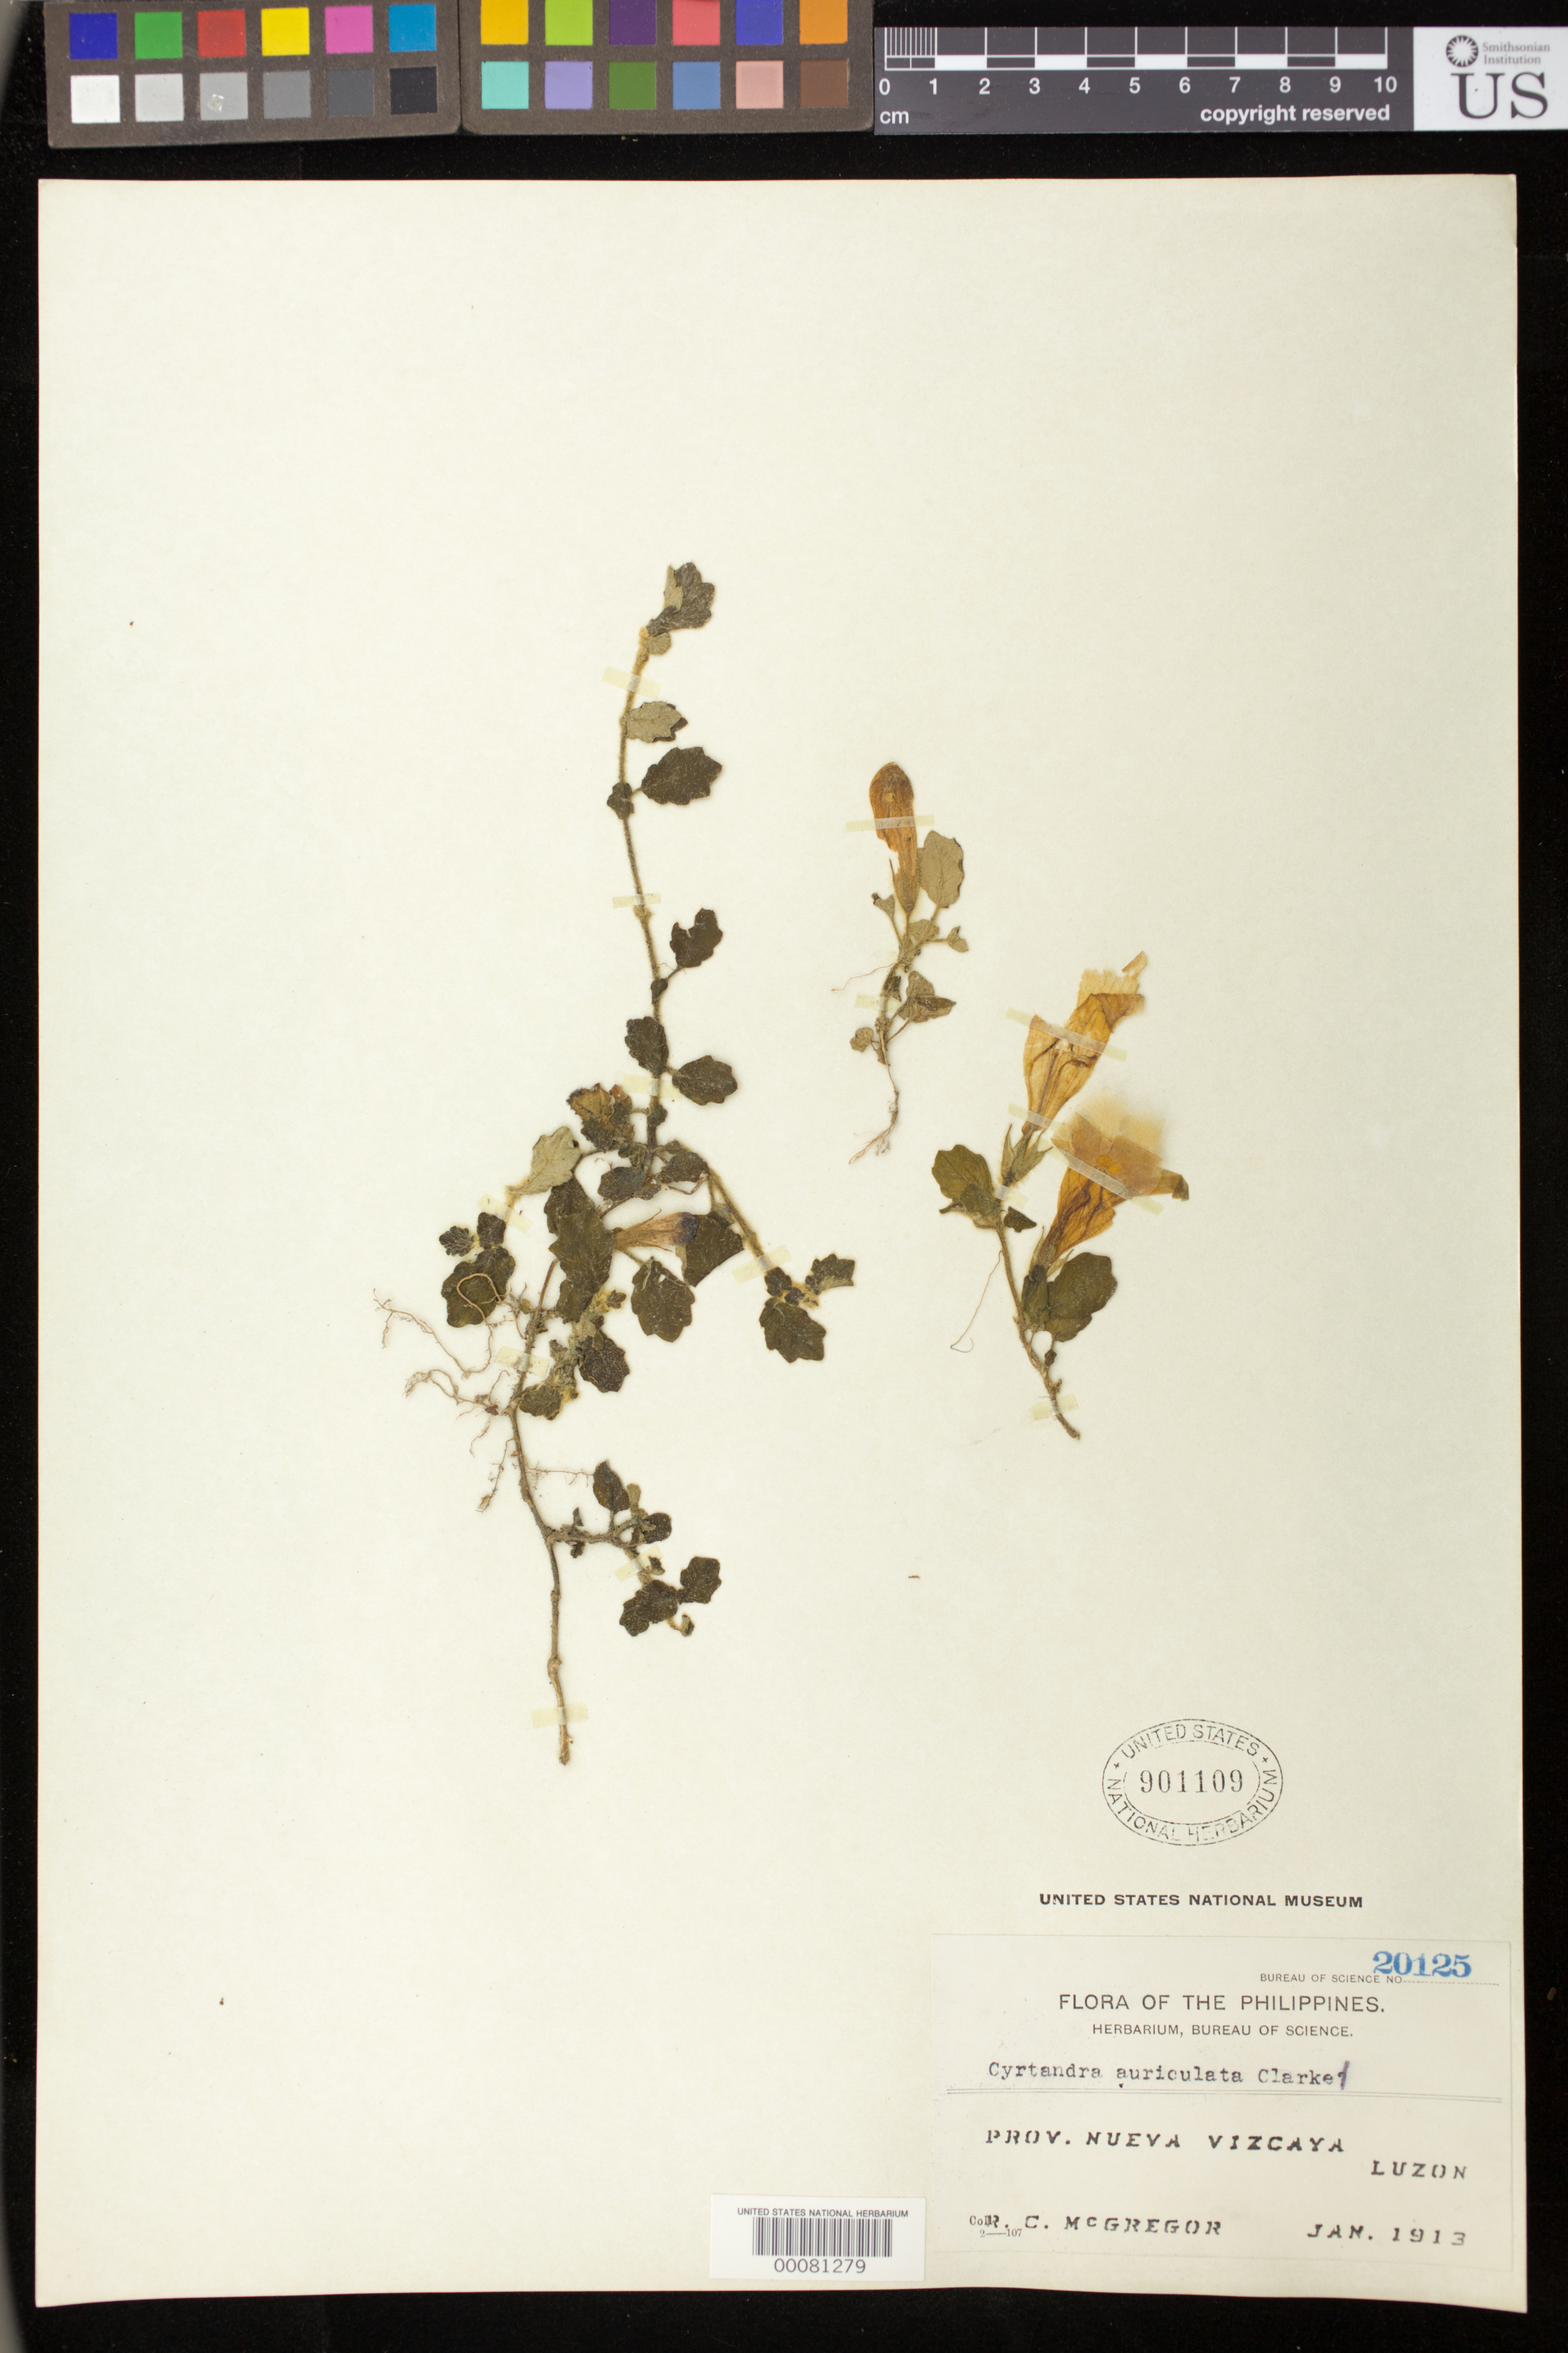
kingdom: Plantae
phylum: Tracheophyta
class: Magnoliopsida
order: Lamiales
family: Gesneriaceae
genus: Cyrtandra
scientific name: Cyrtandra auriculata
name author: C.B. Clarke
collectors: R. C. McGregor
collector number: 20125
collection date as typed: Jan 1913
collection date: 1913-01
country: Philippines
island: Luzon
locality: Nueva vizcaya,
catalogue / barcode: US 901109